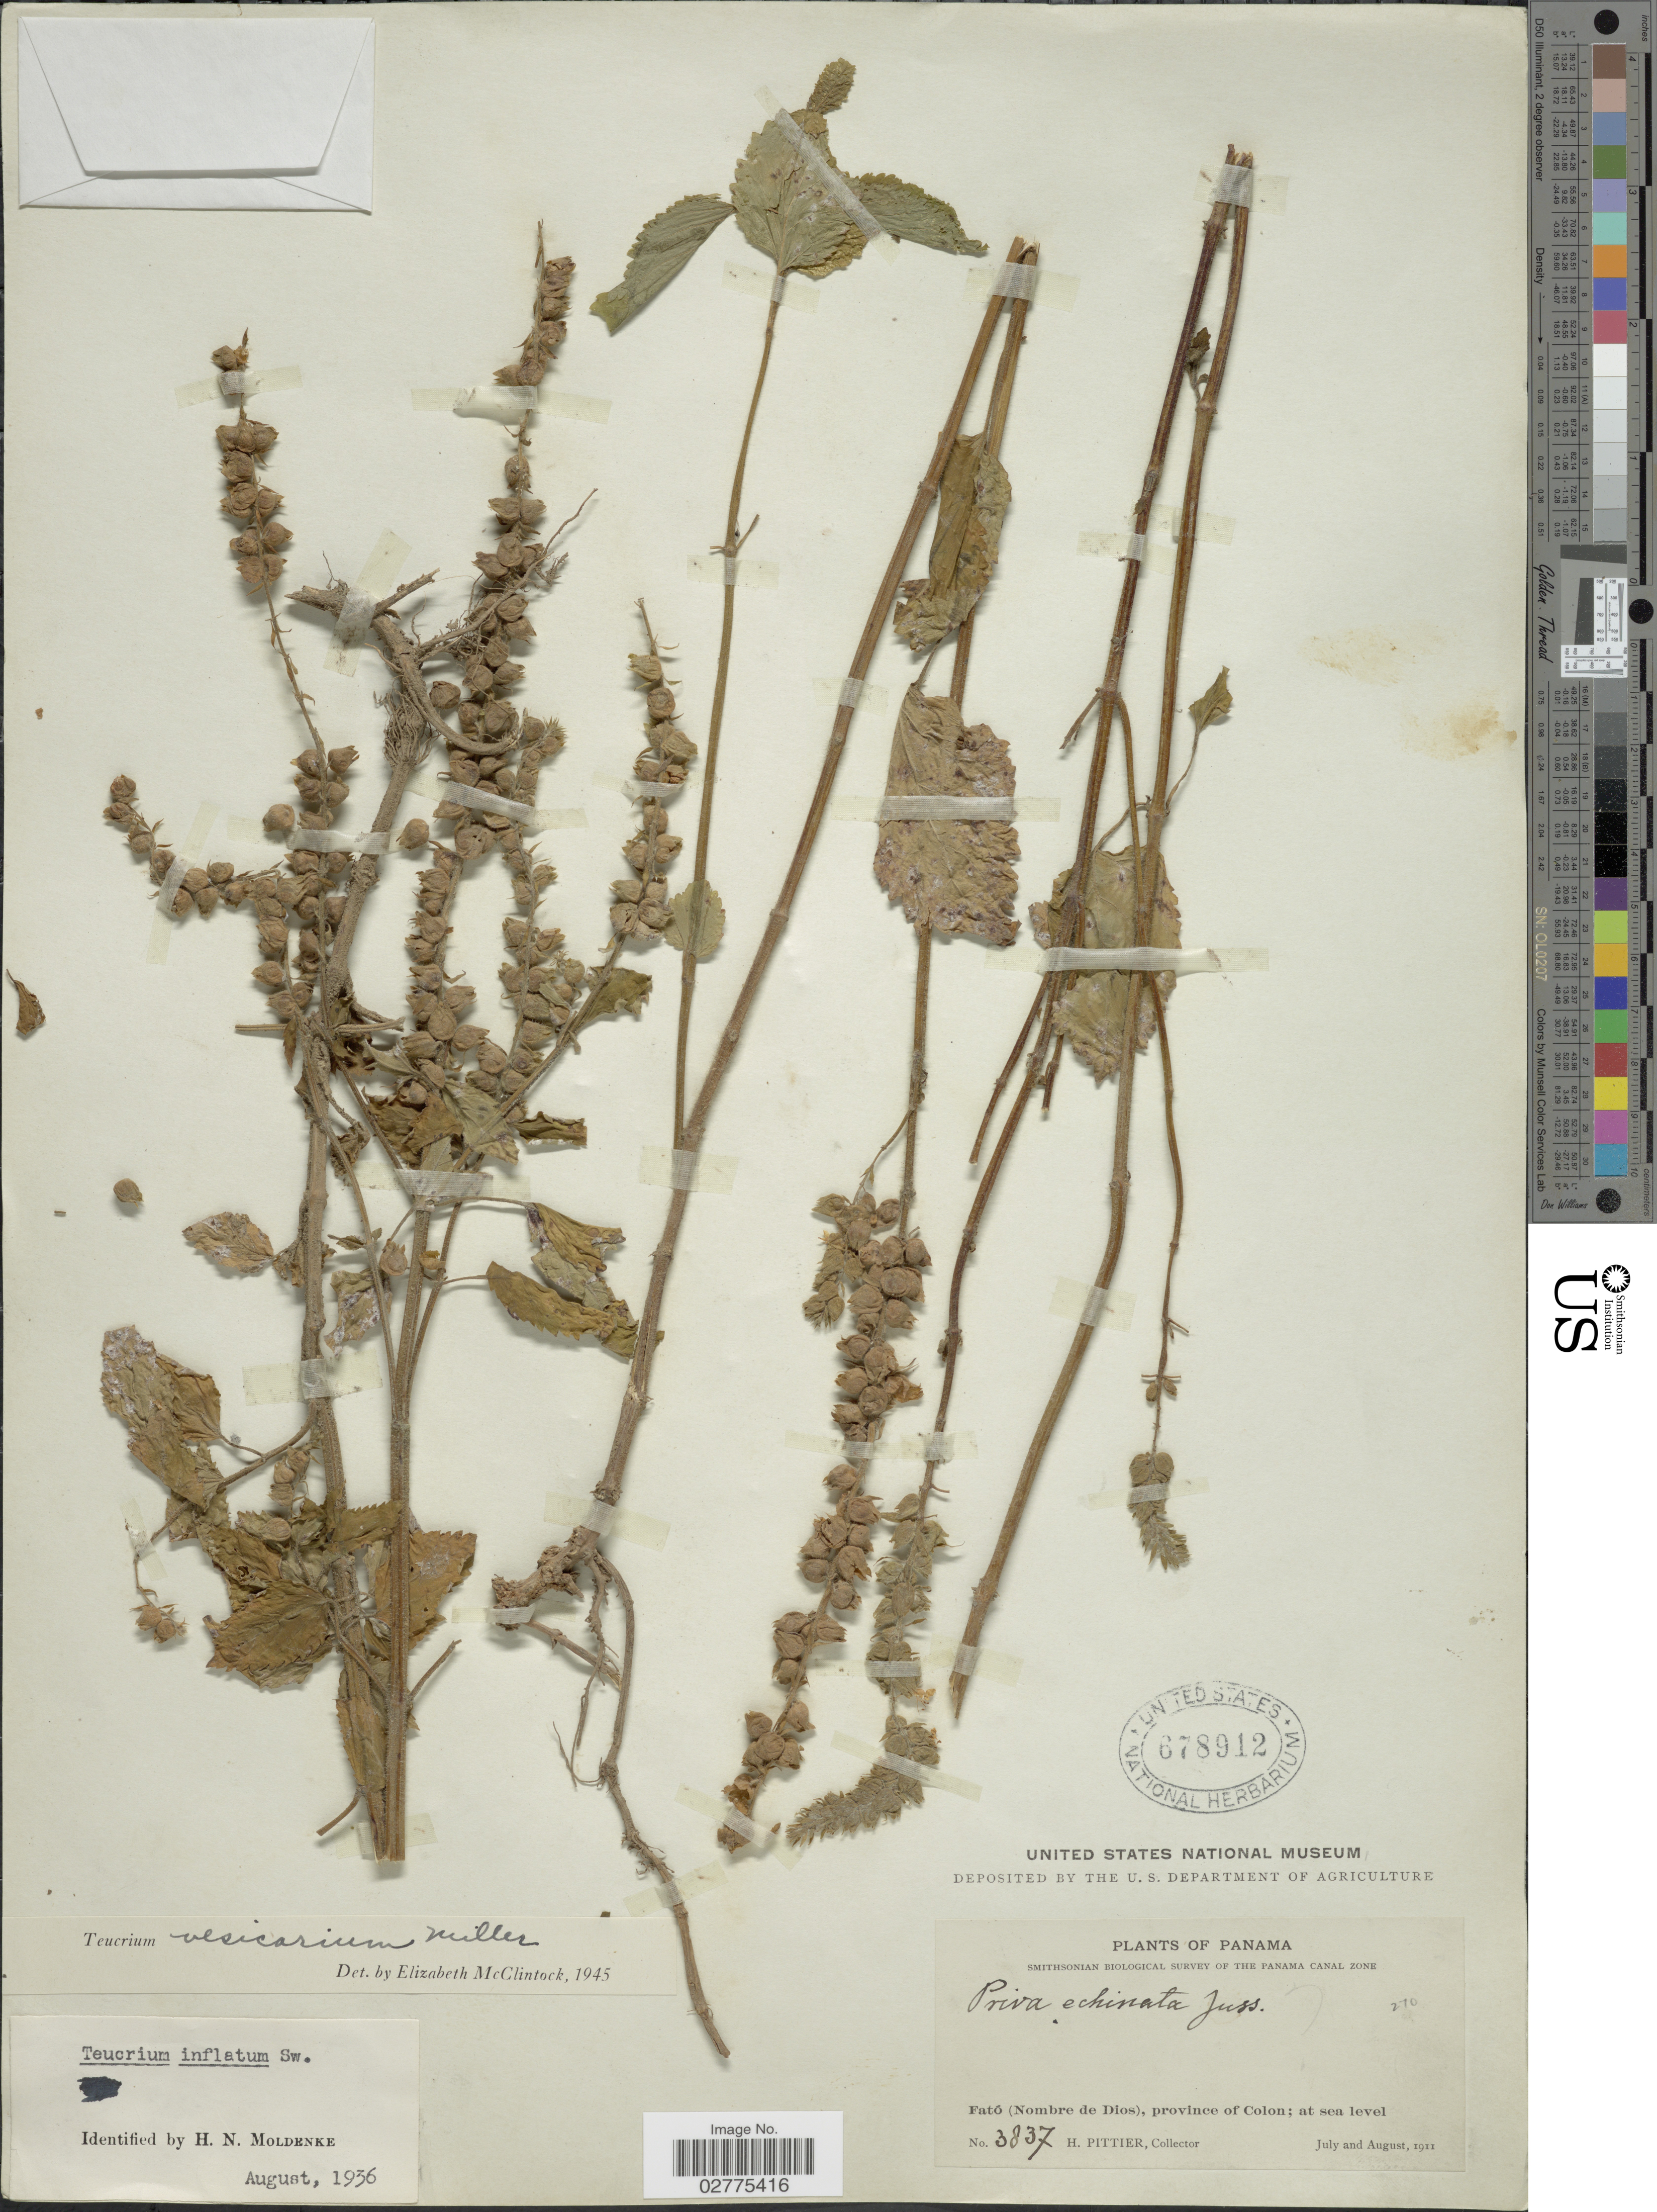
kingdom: Plantae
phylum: Tracheophyta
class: Magnoliopsida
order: Lamiales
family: Lamiaceae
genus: Teucrium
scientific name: Teucrium vesicarium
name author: Mill.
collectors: H. F. Pittier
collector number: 3837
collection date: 1911-07/1911-08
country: Panama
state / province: Colón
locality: Fató (Nombre de Dios), province of Colon.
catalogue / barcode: US 678912